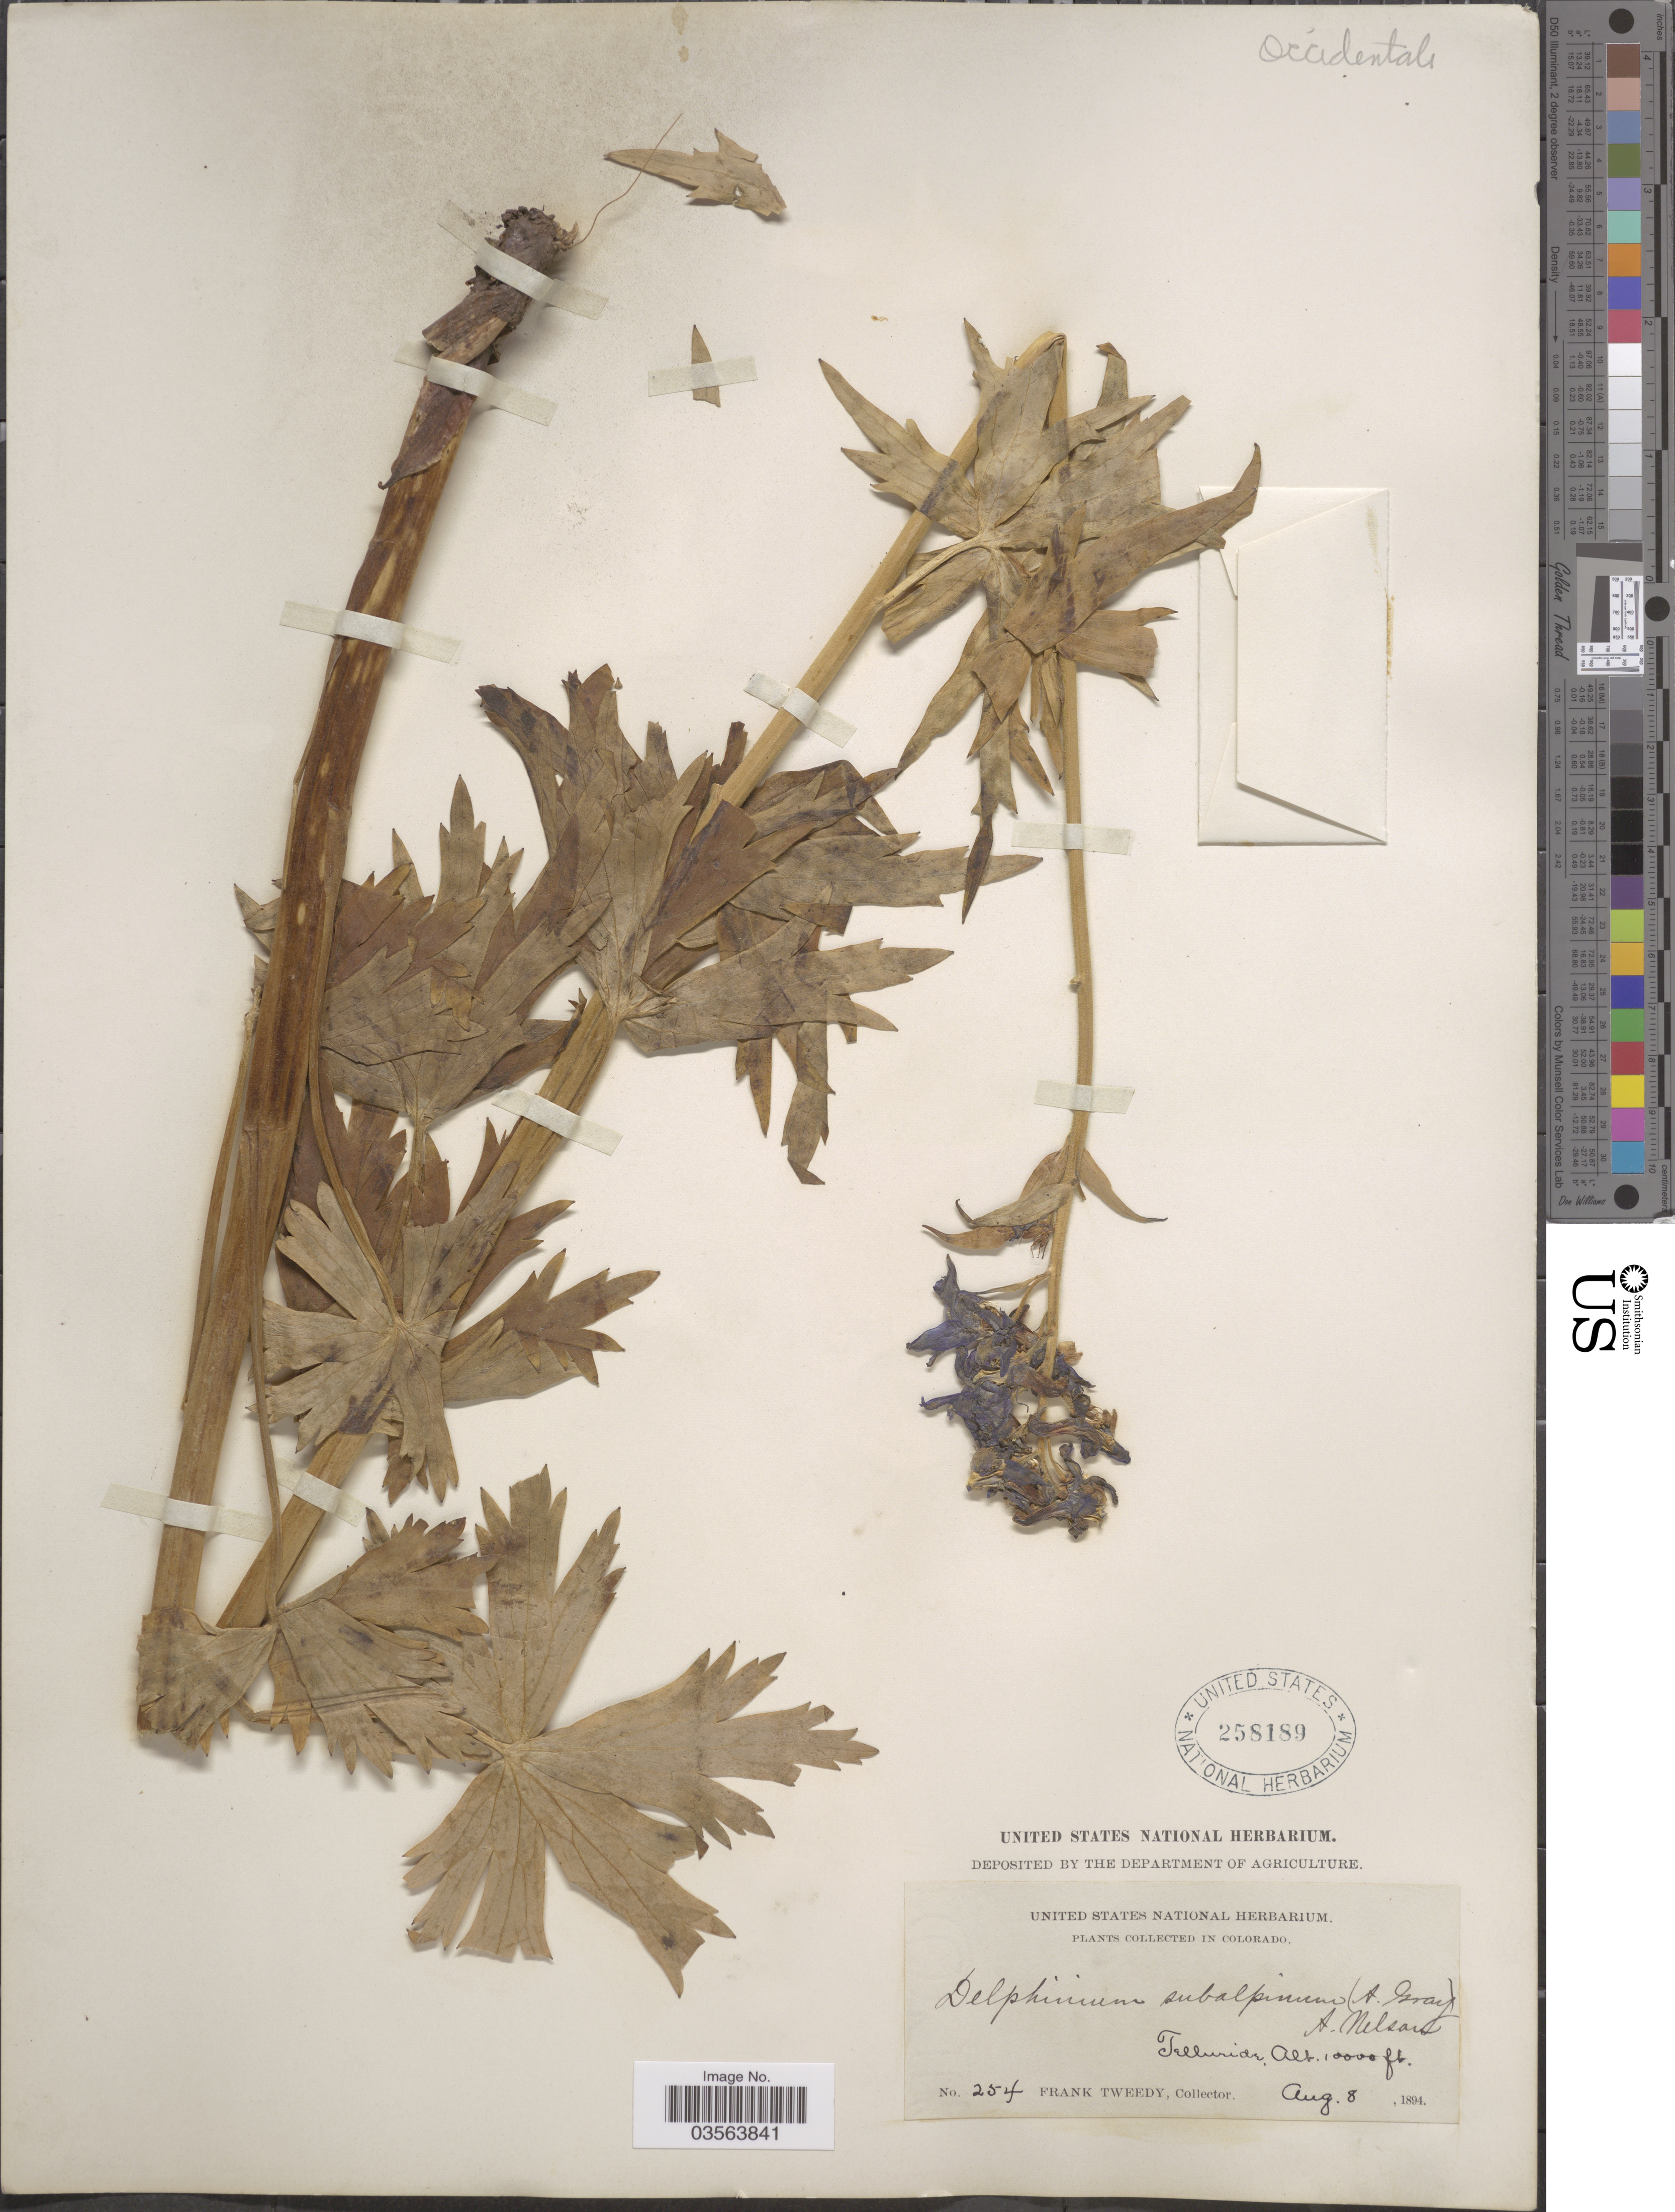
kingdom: Plantae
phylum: Tracheophyta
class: Magnoliopsida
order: Ranunculales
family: Ranunculaceae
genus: Delphinium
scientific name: Delphinium x occidentale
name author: (S. Watson) S. Watson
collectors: F. Tweedy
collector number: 254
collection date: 1894-08-08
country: United States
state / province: Colorado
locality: Telluride.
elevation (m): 3048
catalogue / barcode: US 258189